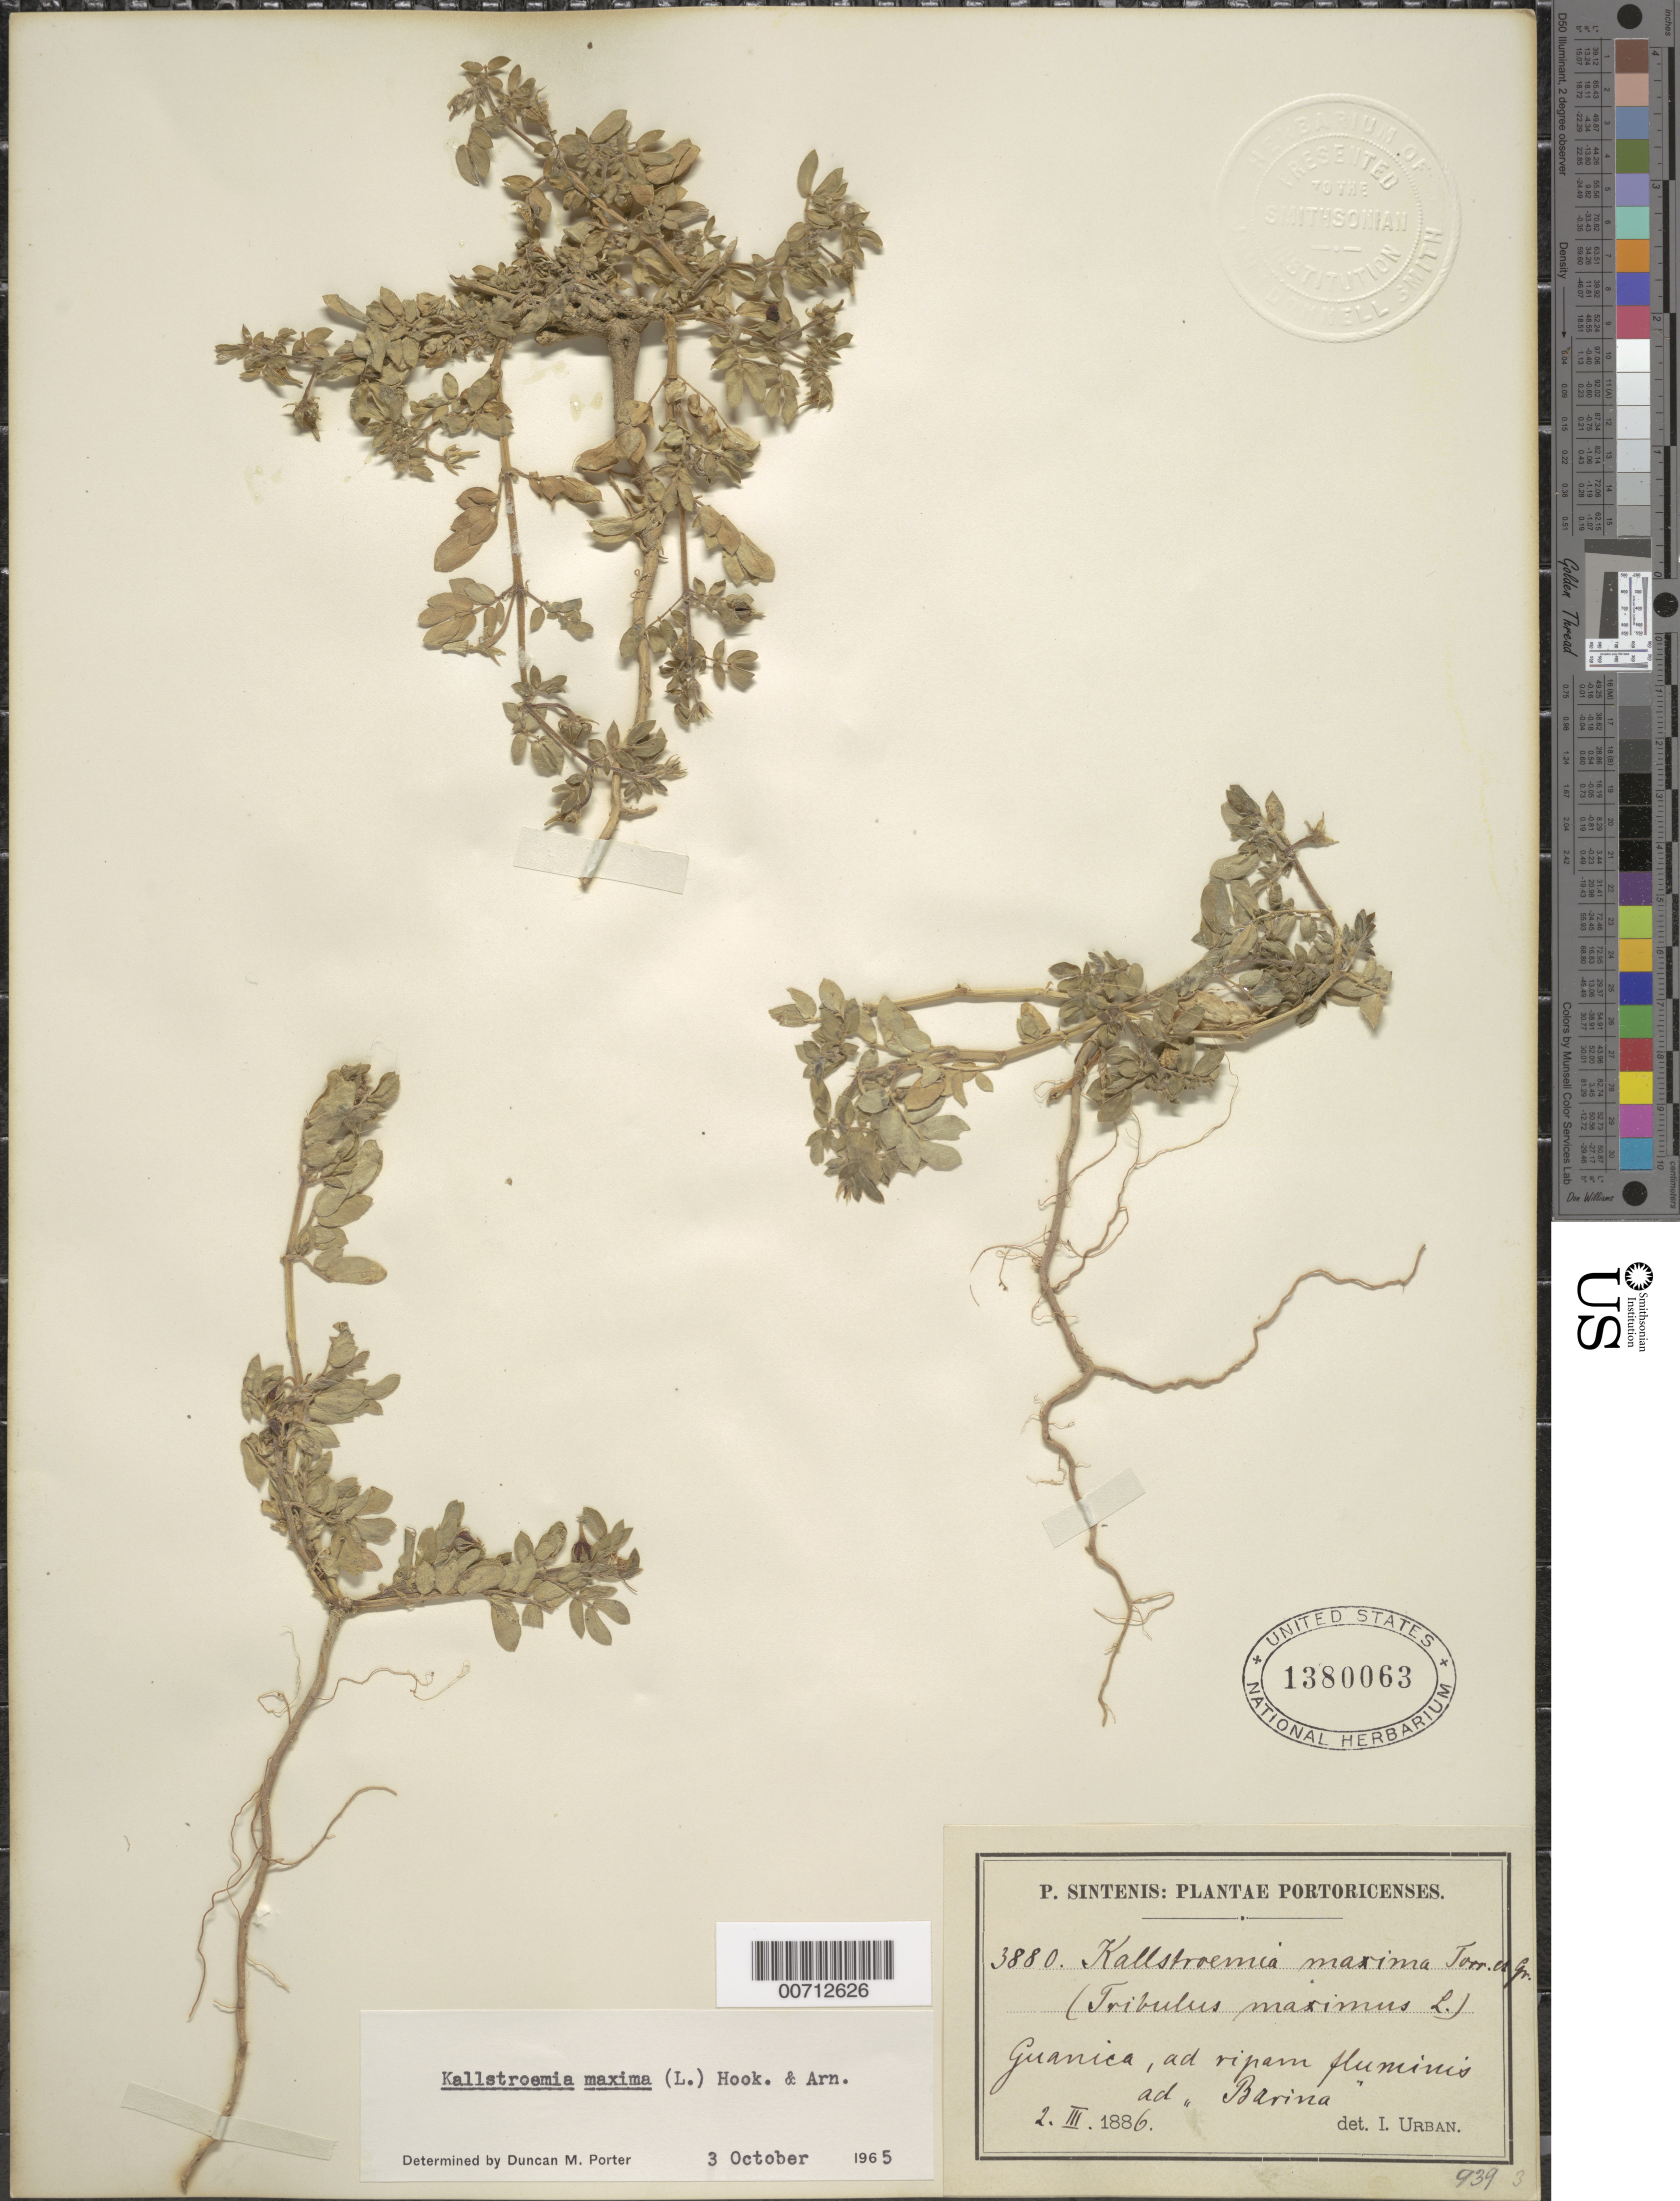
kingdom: Plantae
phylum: Tracheophyta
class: Magnoliopsida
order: Zygophyllales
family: Zygophyllaceae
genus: Kallstroemia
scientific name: Kallstroemia maxima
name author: (L.) Hook. & Arn.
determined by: Porter, D. M.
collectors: P. Sintenis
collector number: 3880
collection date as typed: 02 Mar 1886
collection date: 1886-03-02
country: Puerto Rico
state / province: Guanica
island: Greater Antilles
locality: Guanica, ad ripam fluminis ad Barina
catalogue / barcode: US 1380063